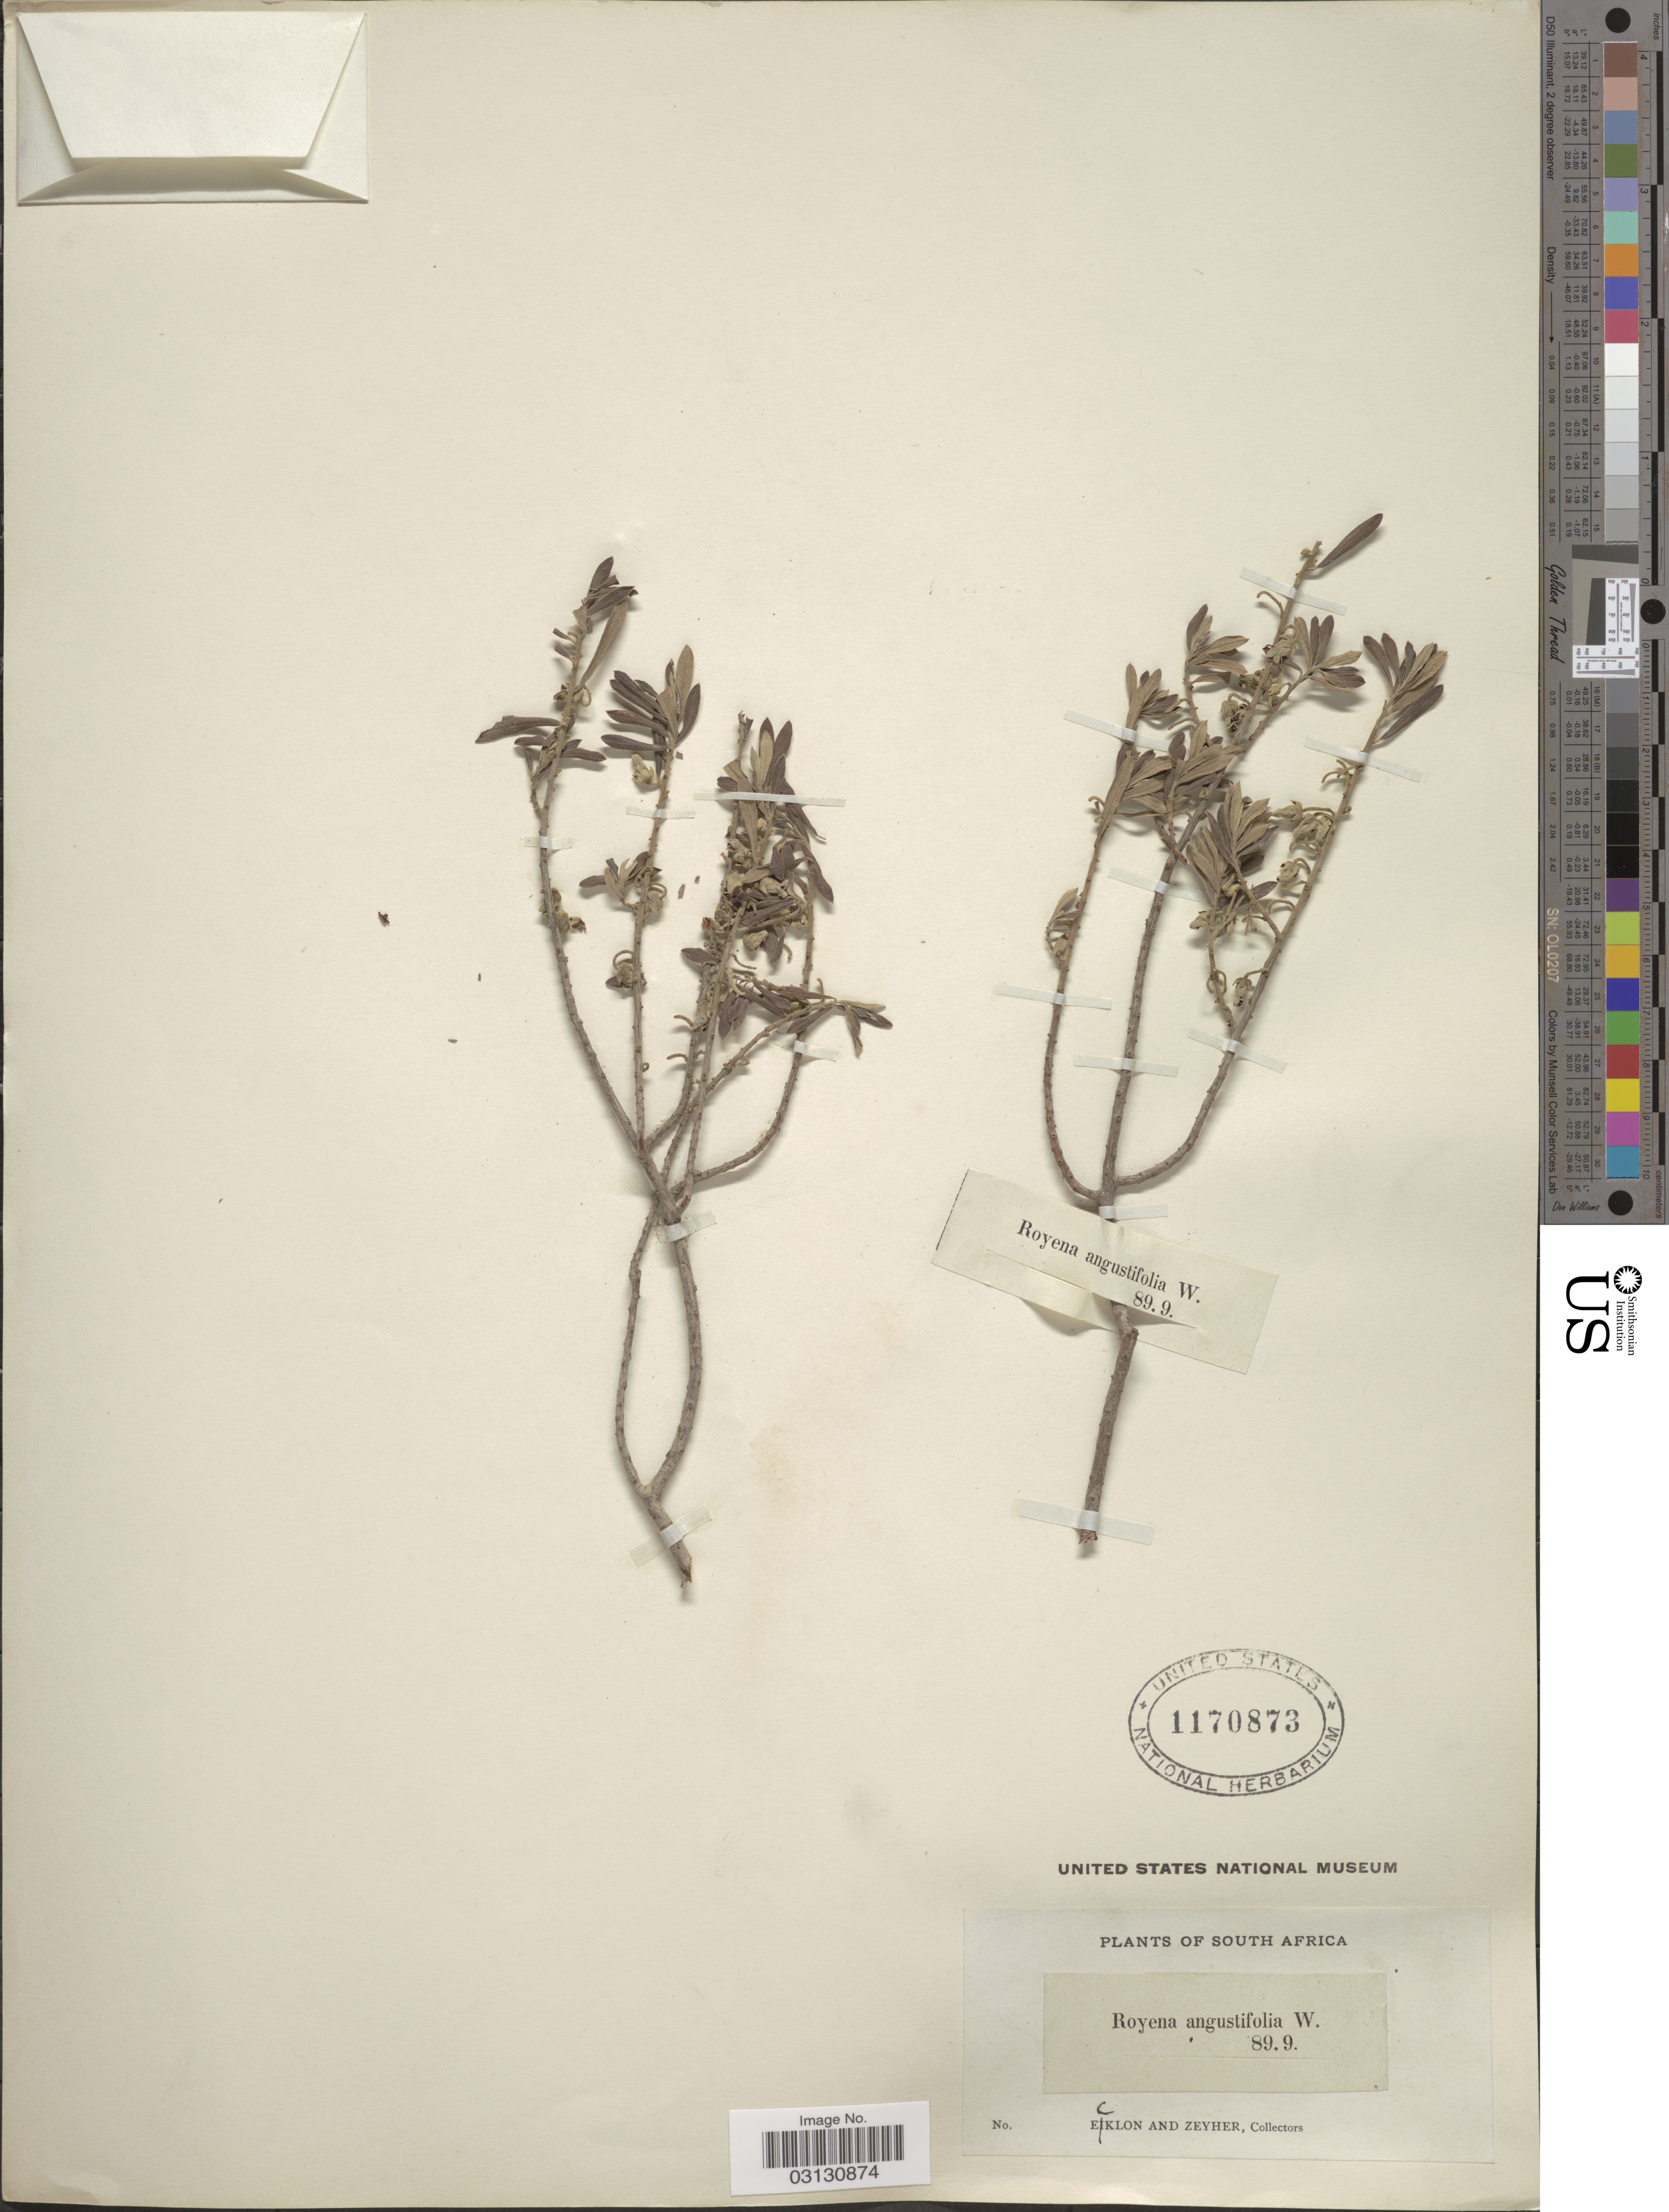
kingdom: Plantae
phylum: Tracheophyta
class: Magnoliopsida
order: Ericales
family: Ebenaceae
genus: Royena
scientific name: Royena angustifolia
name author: Willd.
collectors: -. Ecklon & -. Zeyher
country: South Africa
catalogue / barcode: US 1170873